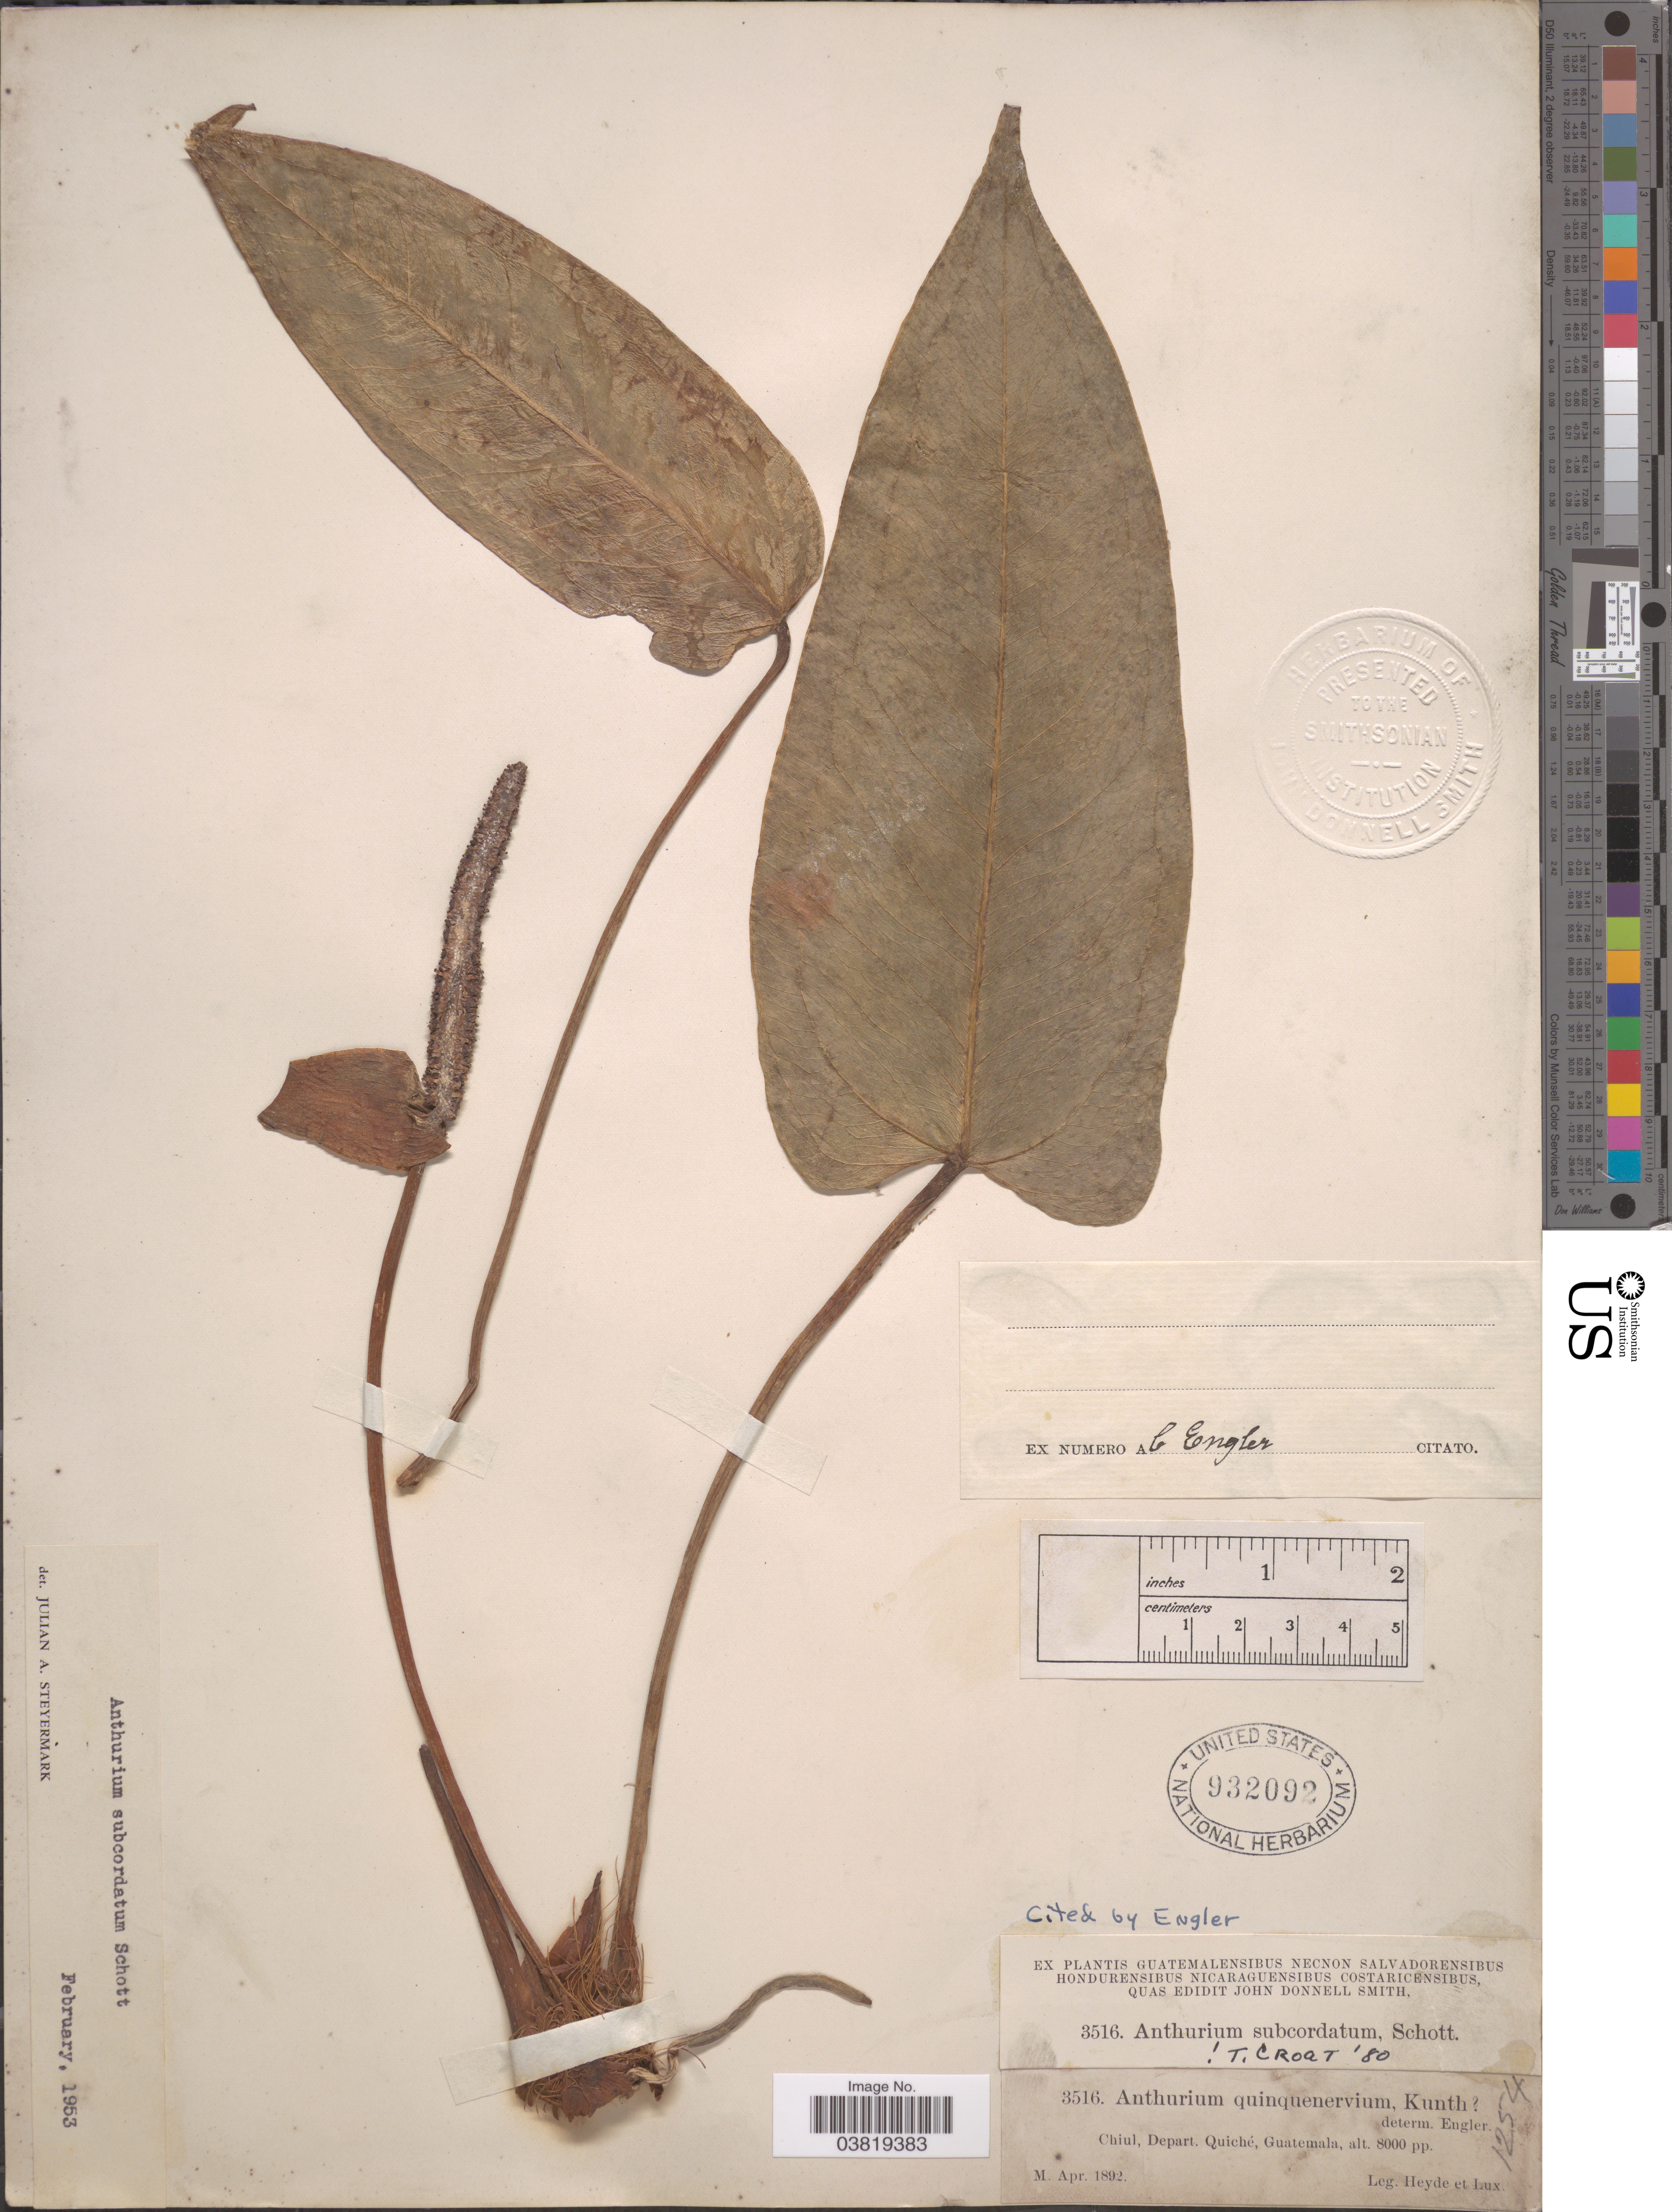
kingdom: Plantae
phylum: Tracheophyta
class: Liliopsida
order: Alismatales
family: Araceae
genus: Anthurium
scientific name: Anthurium subcordatum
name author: Schott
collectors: Heyde & Lux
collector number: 3516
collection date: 1892-04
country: Guatemala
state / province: El Quiche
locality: Chiul, Depart. Quiché.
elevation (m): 2438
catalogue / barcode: US 932092